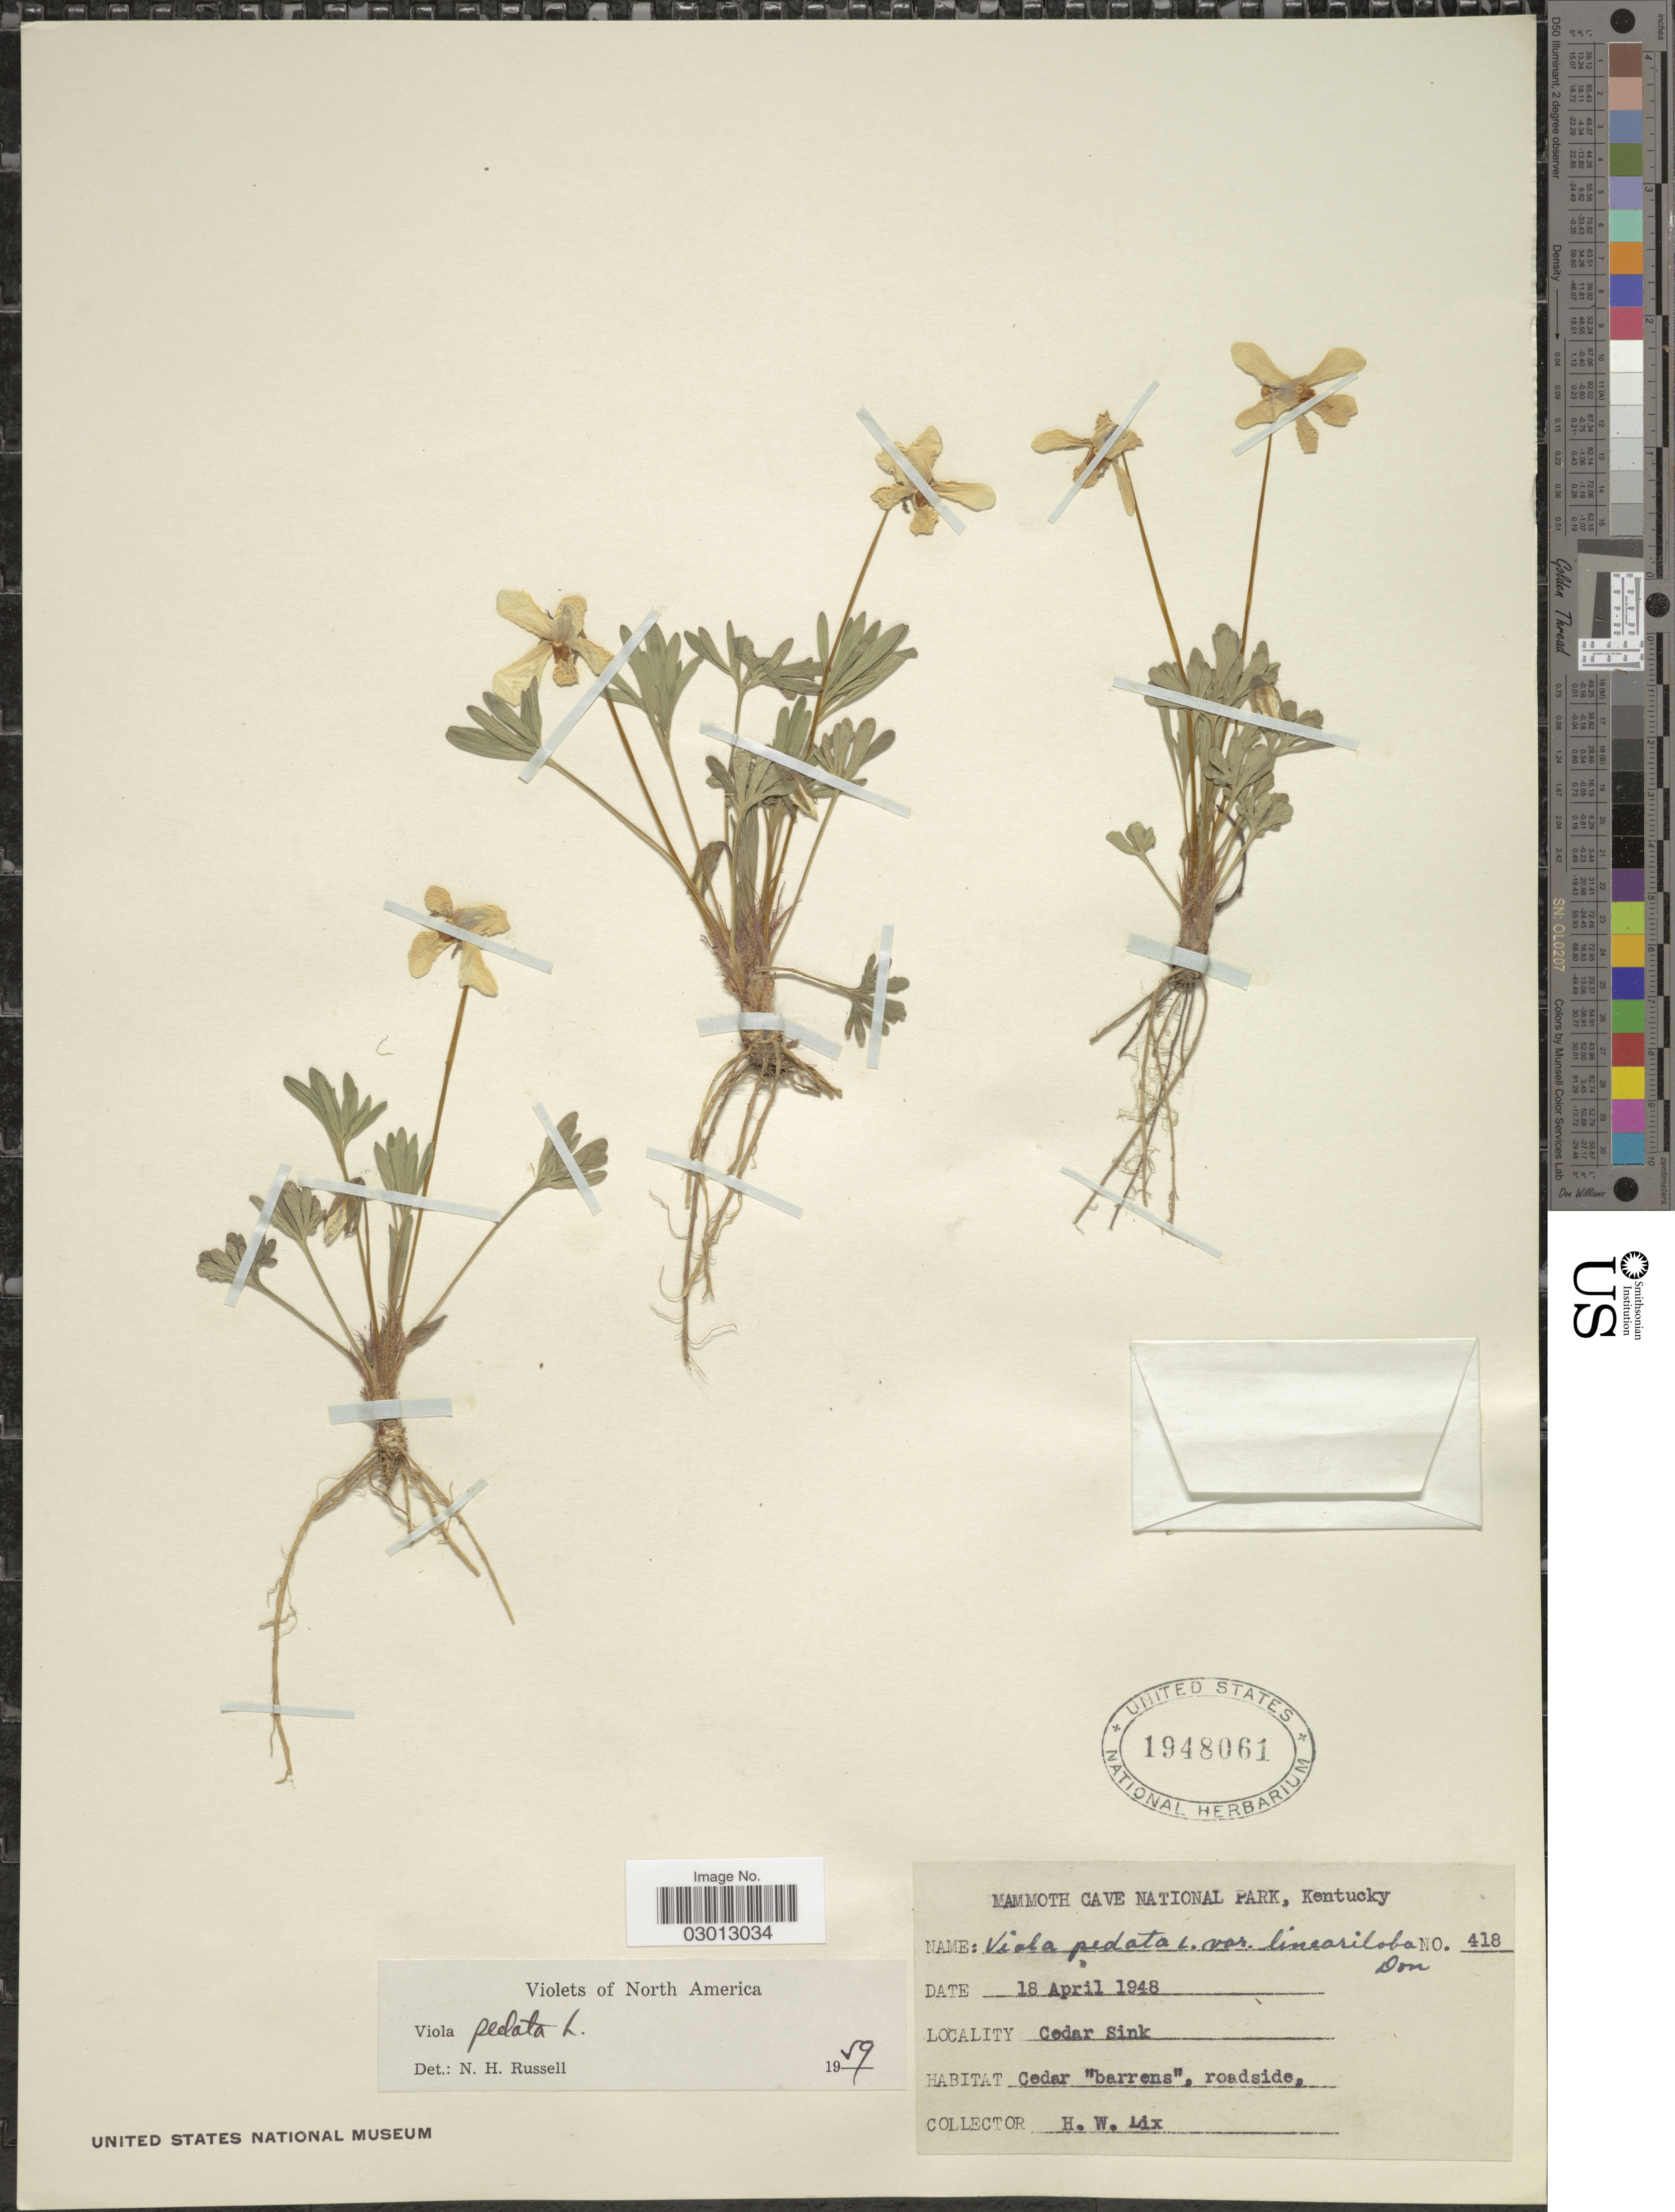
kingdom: Plantae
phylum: Tracheophyta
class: Magnoliopsida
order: Malpighiales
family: Violaceae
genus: Viola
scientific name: Viola pedata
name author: L.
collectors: H. W. Lix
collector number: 418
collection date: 1948-04-18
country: United States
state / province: Kentucky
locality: Mammoth Cave National Park. Cedar Sink. Cedar "barrens", roadside.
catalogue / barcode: US 1948061